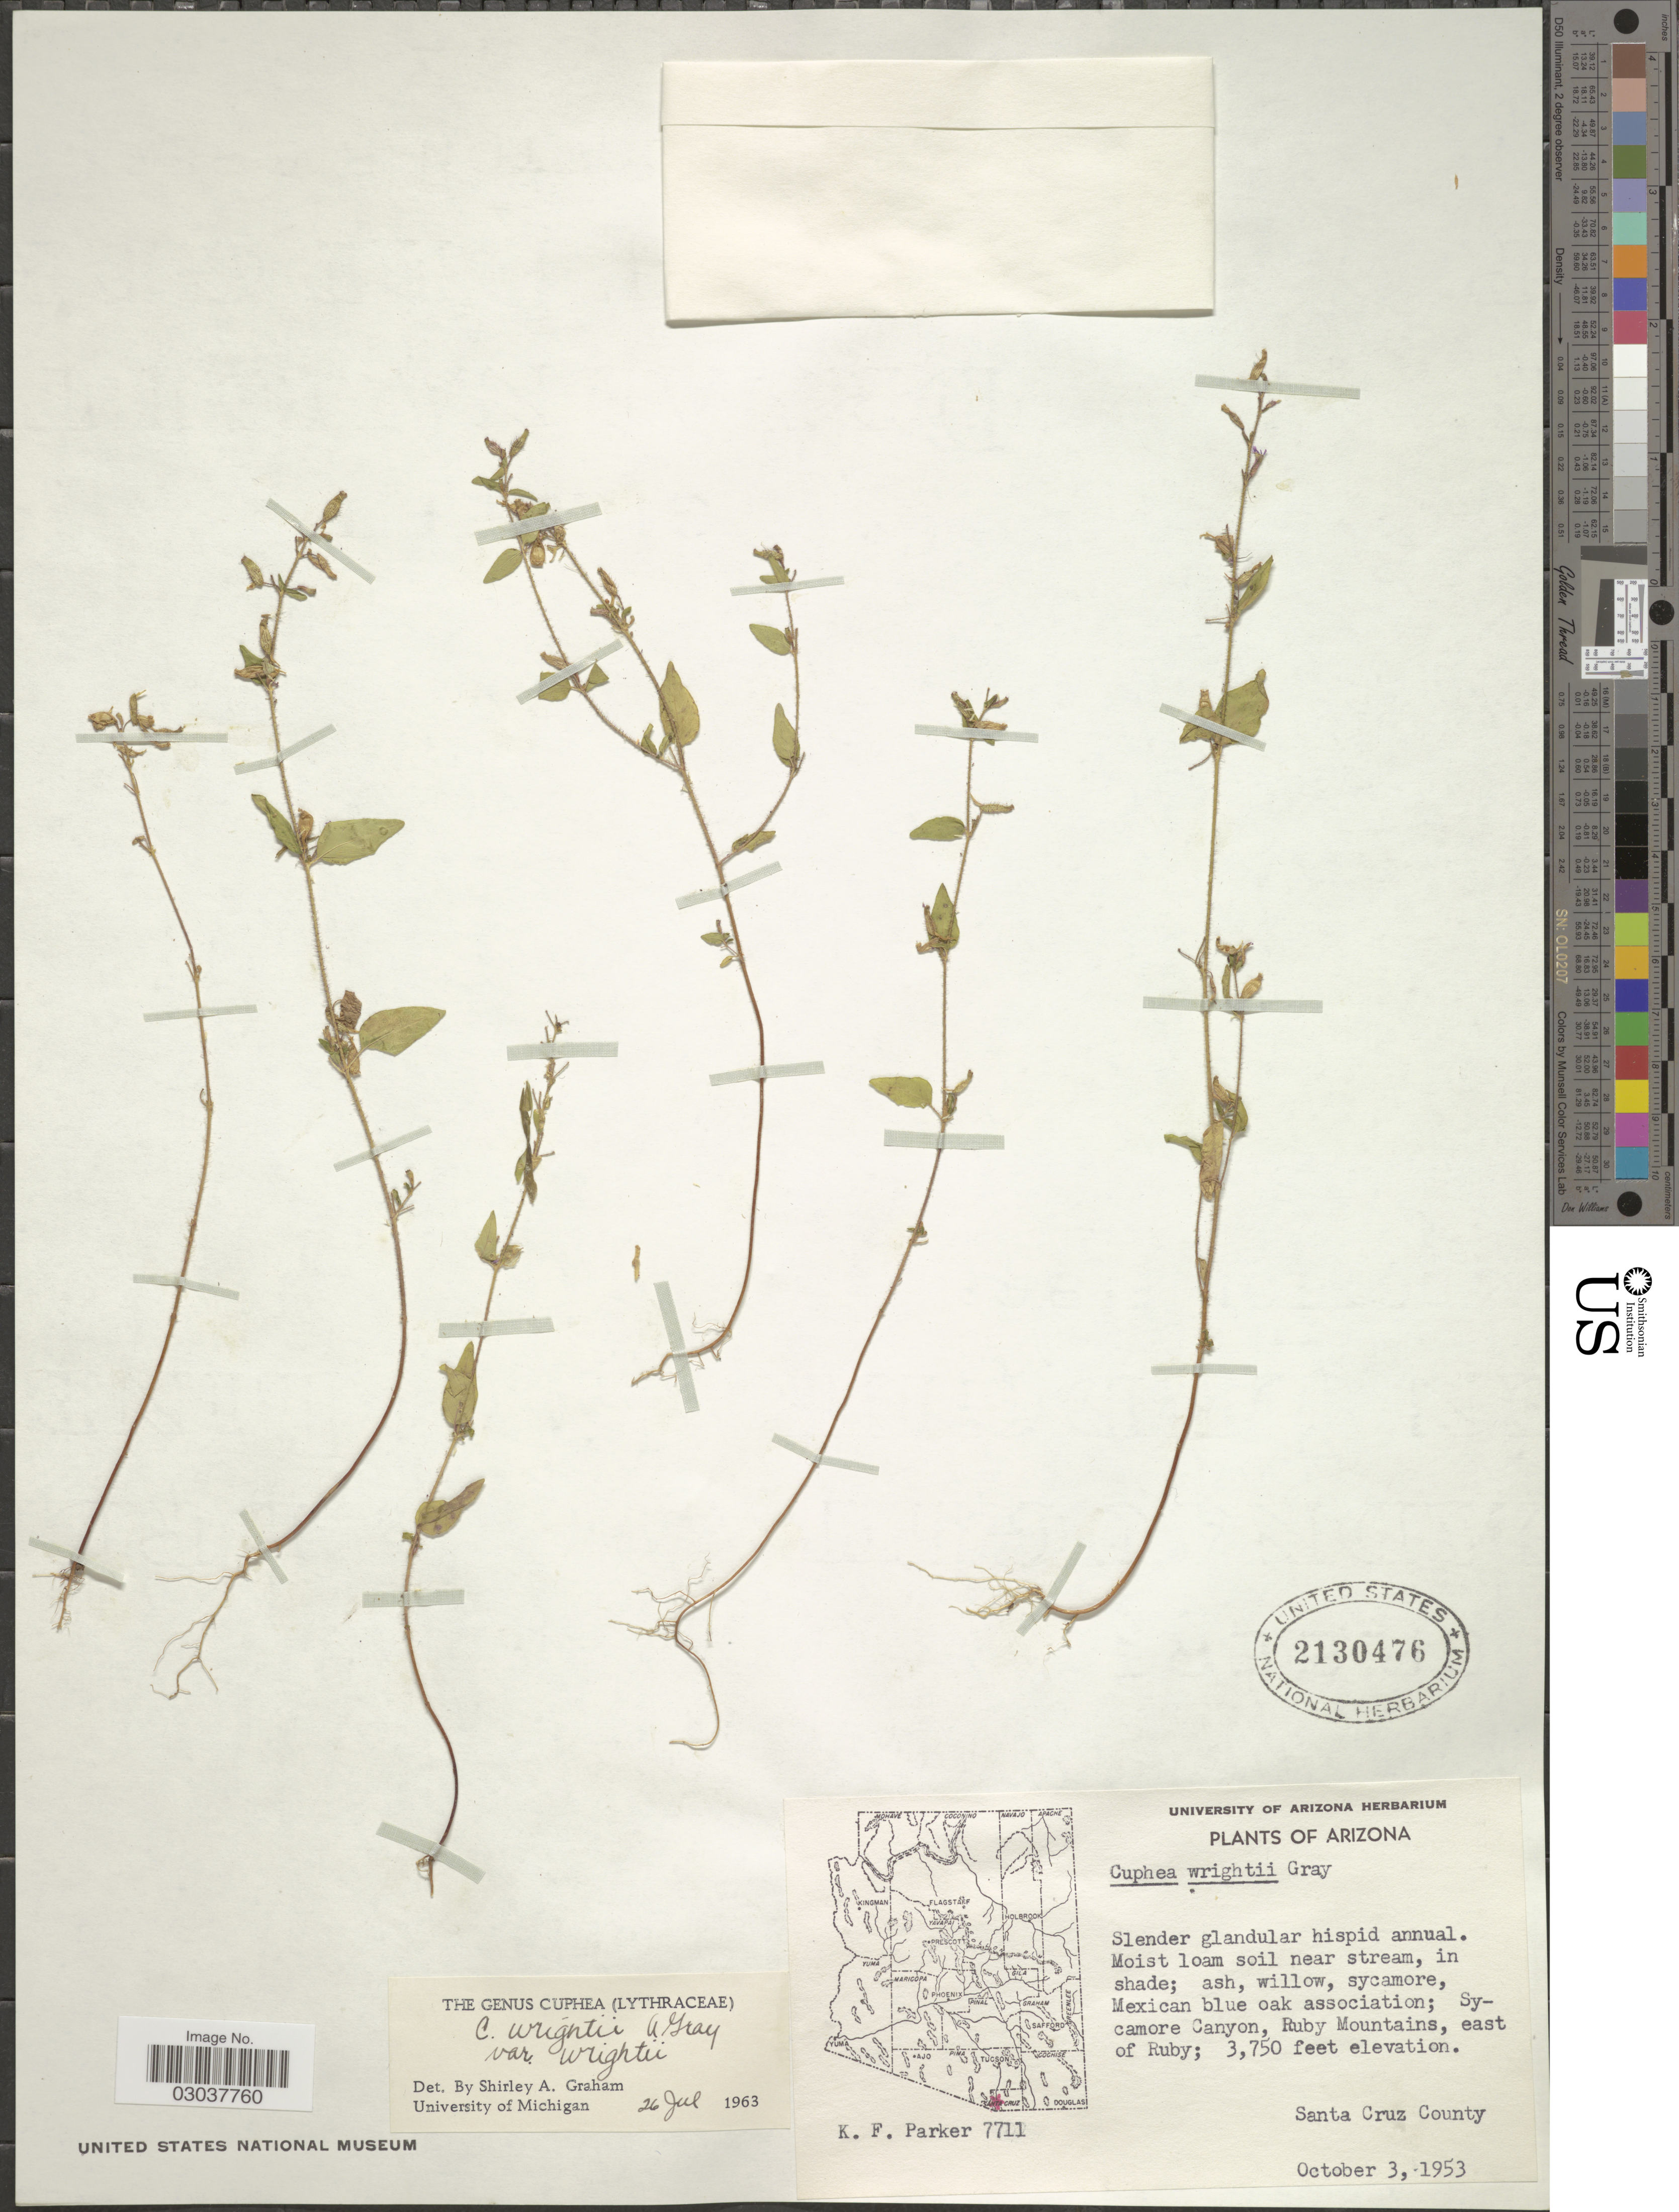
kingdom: Plantae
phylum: Tracheophyta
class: Magnoliopsida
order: Myrtales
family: Lythraceae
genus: Cuphea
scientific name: Cuphea wrightii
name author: A. Gray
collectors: K. F. Parker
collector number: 7711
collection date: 1953-10-03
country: United States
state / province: Arizona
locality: Mexican blue oak association; Sycamore Canyon, Ruby Mountains, east of Ruby.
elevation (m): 1143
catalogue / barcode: US 2130476